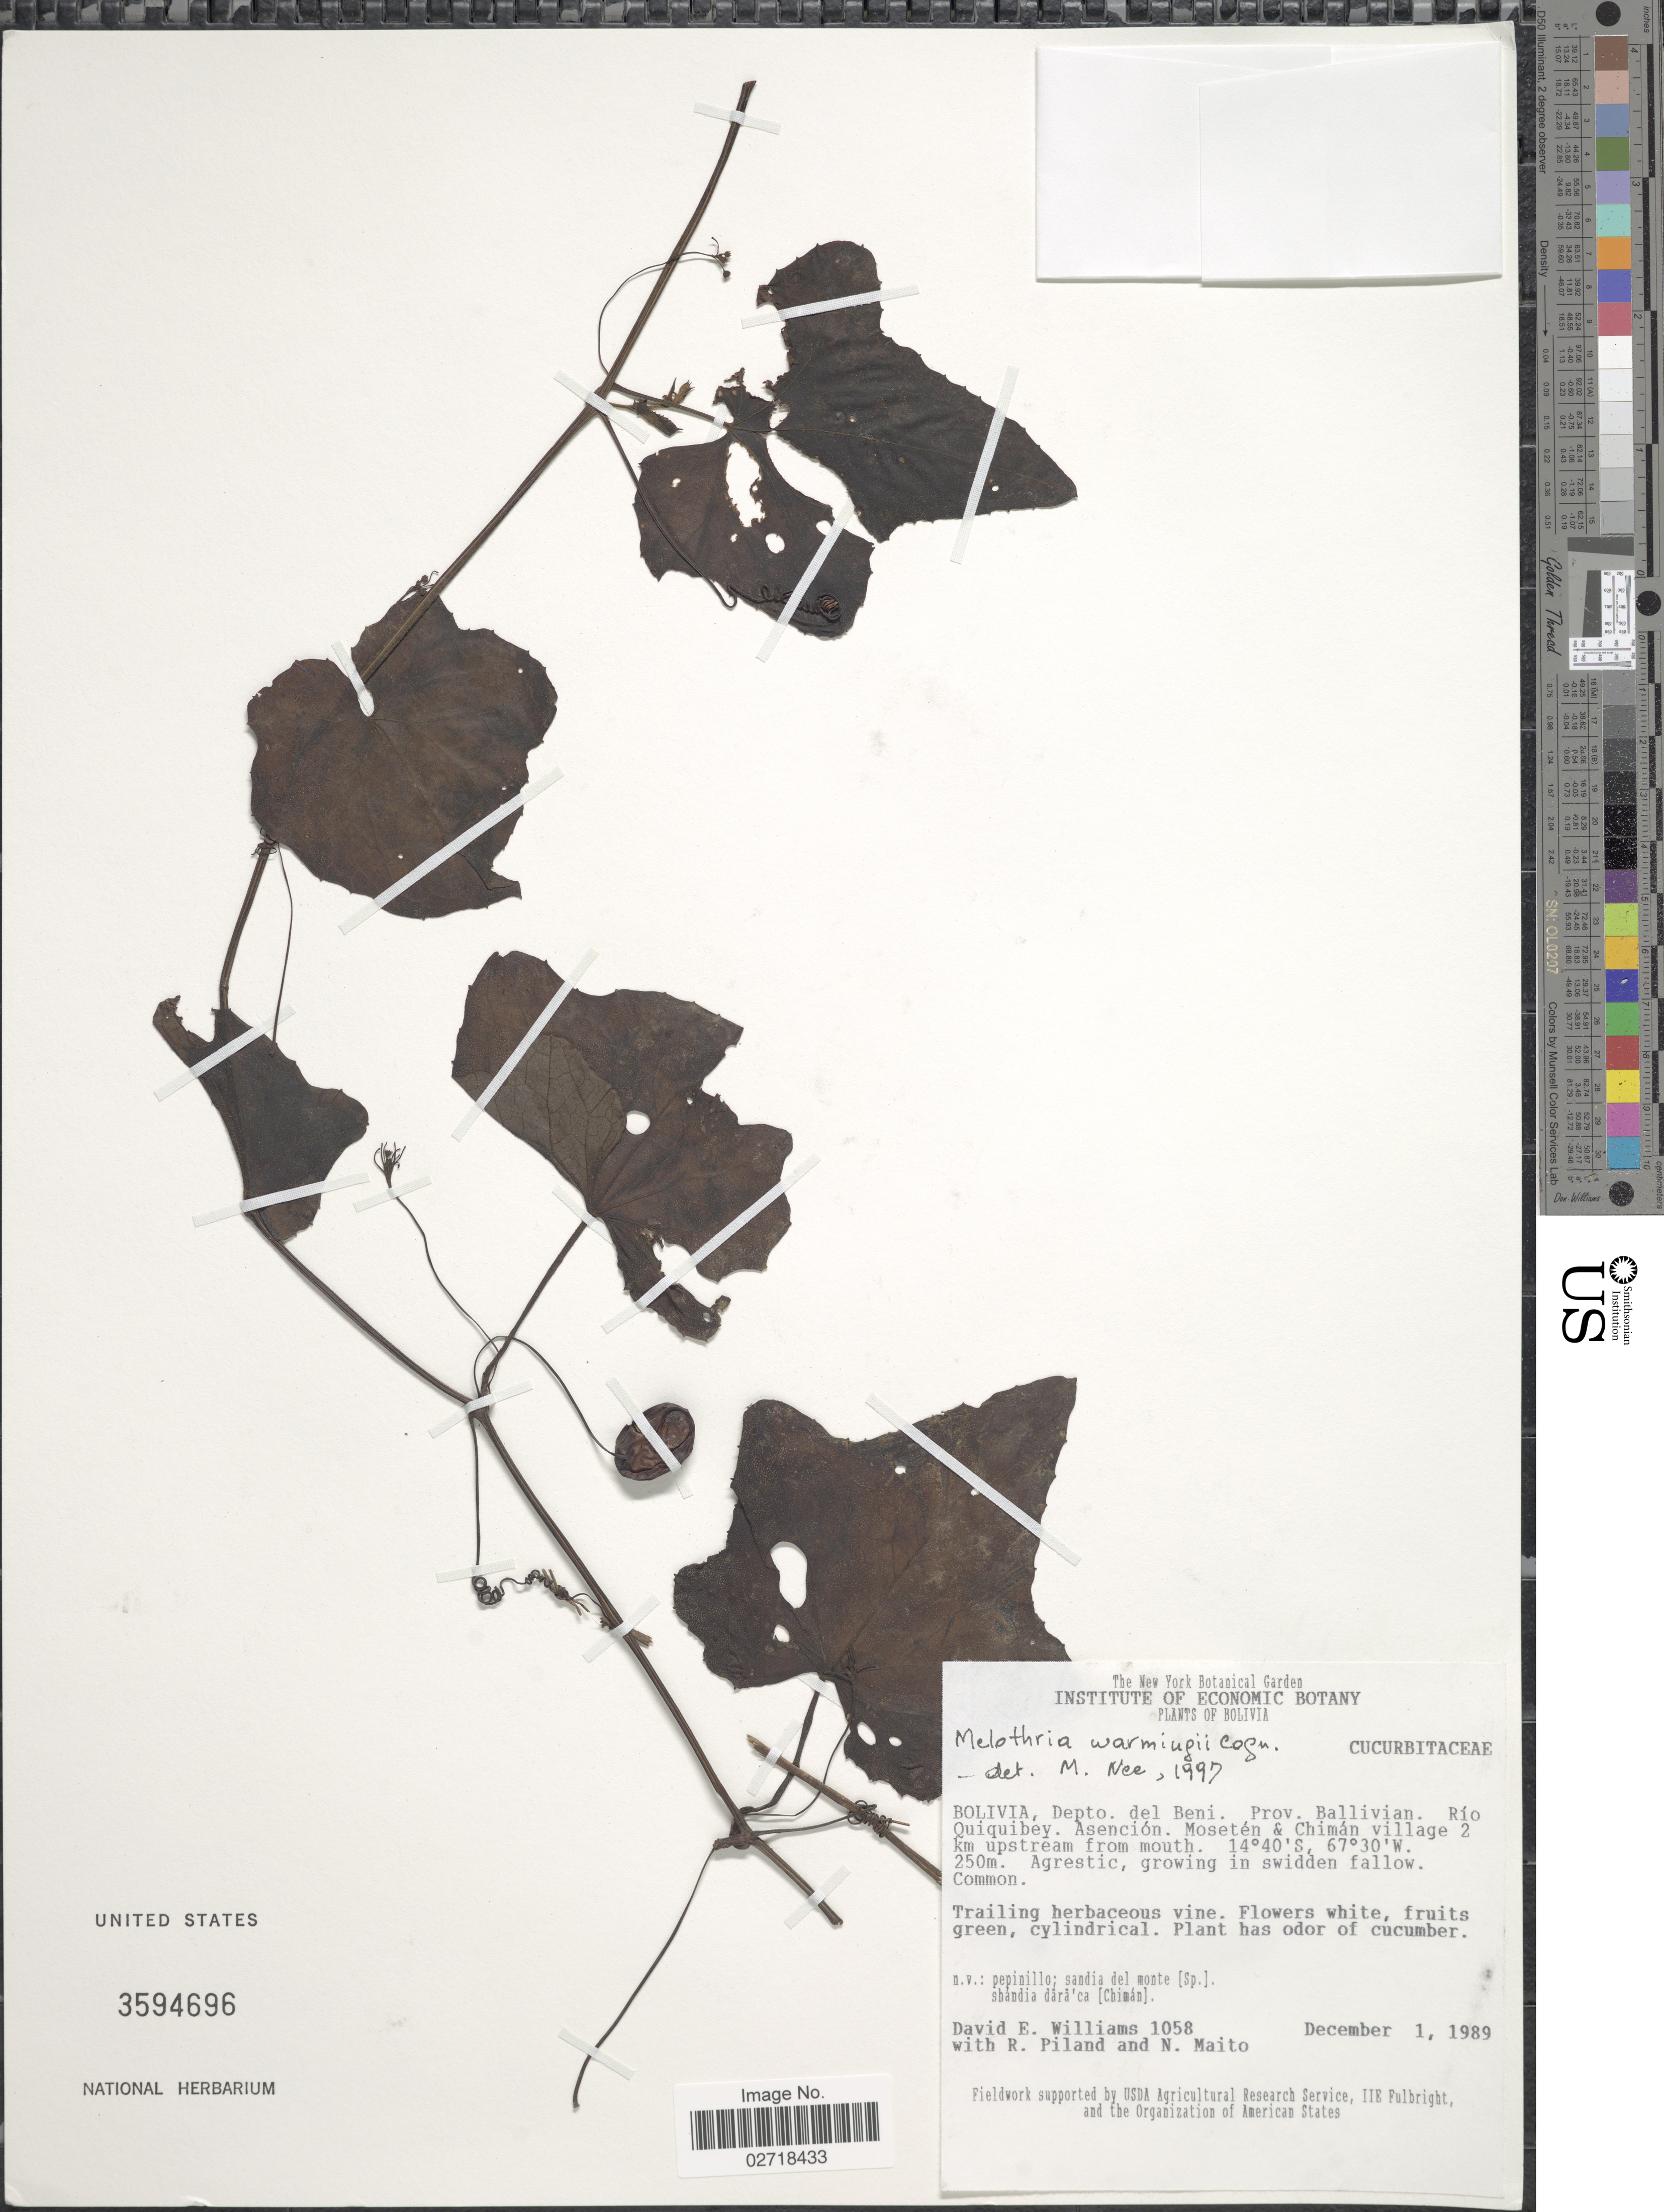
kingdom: Plantae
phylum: Tracheophyta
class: Magnoliopsida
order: Cucurbitales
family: Cucurbitaceae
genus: Melothria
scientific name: Melothria warmingii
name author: Cogn.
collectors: D. E. Williams, R. Piland & N. Mait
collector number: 1058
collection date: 1989-12-01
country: Bolivia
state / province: Beni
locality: Prov. Ballivian, Rio Quiquibey. Asencion. Moseten & Chiman village 2 km upstream from mouth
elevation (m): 250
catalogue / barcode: US 3594696